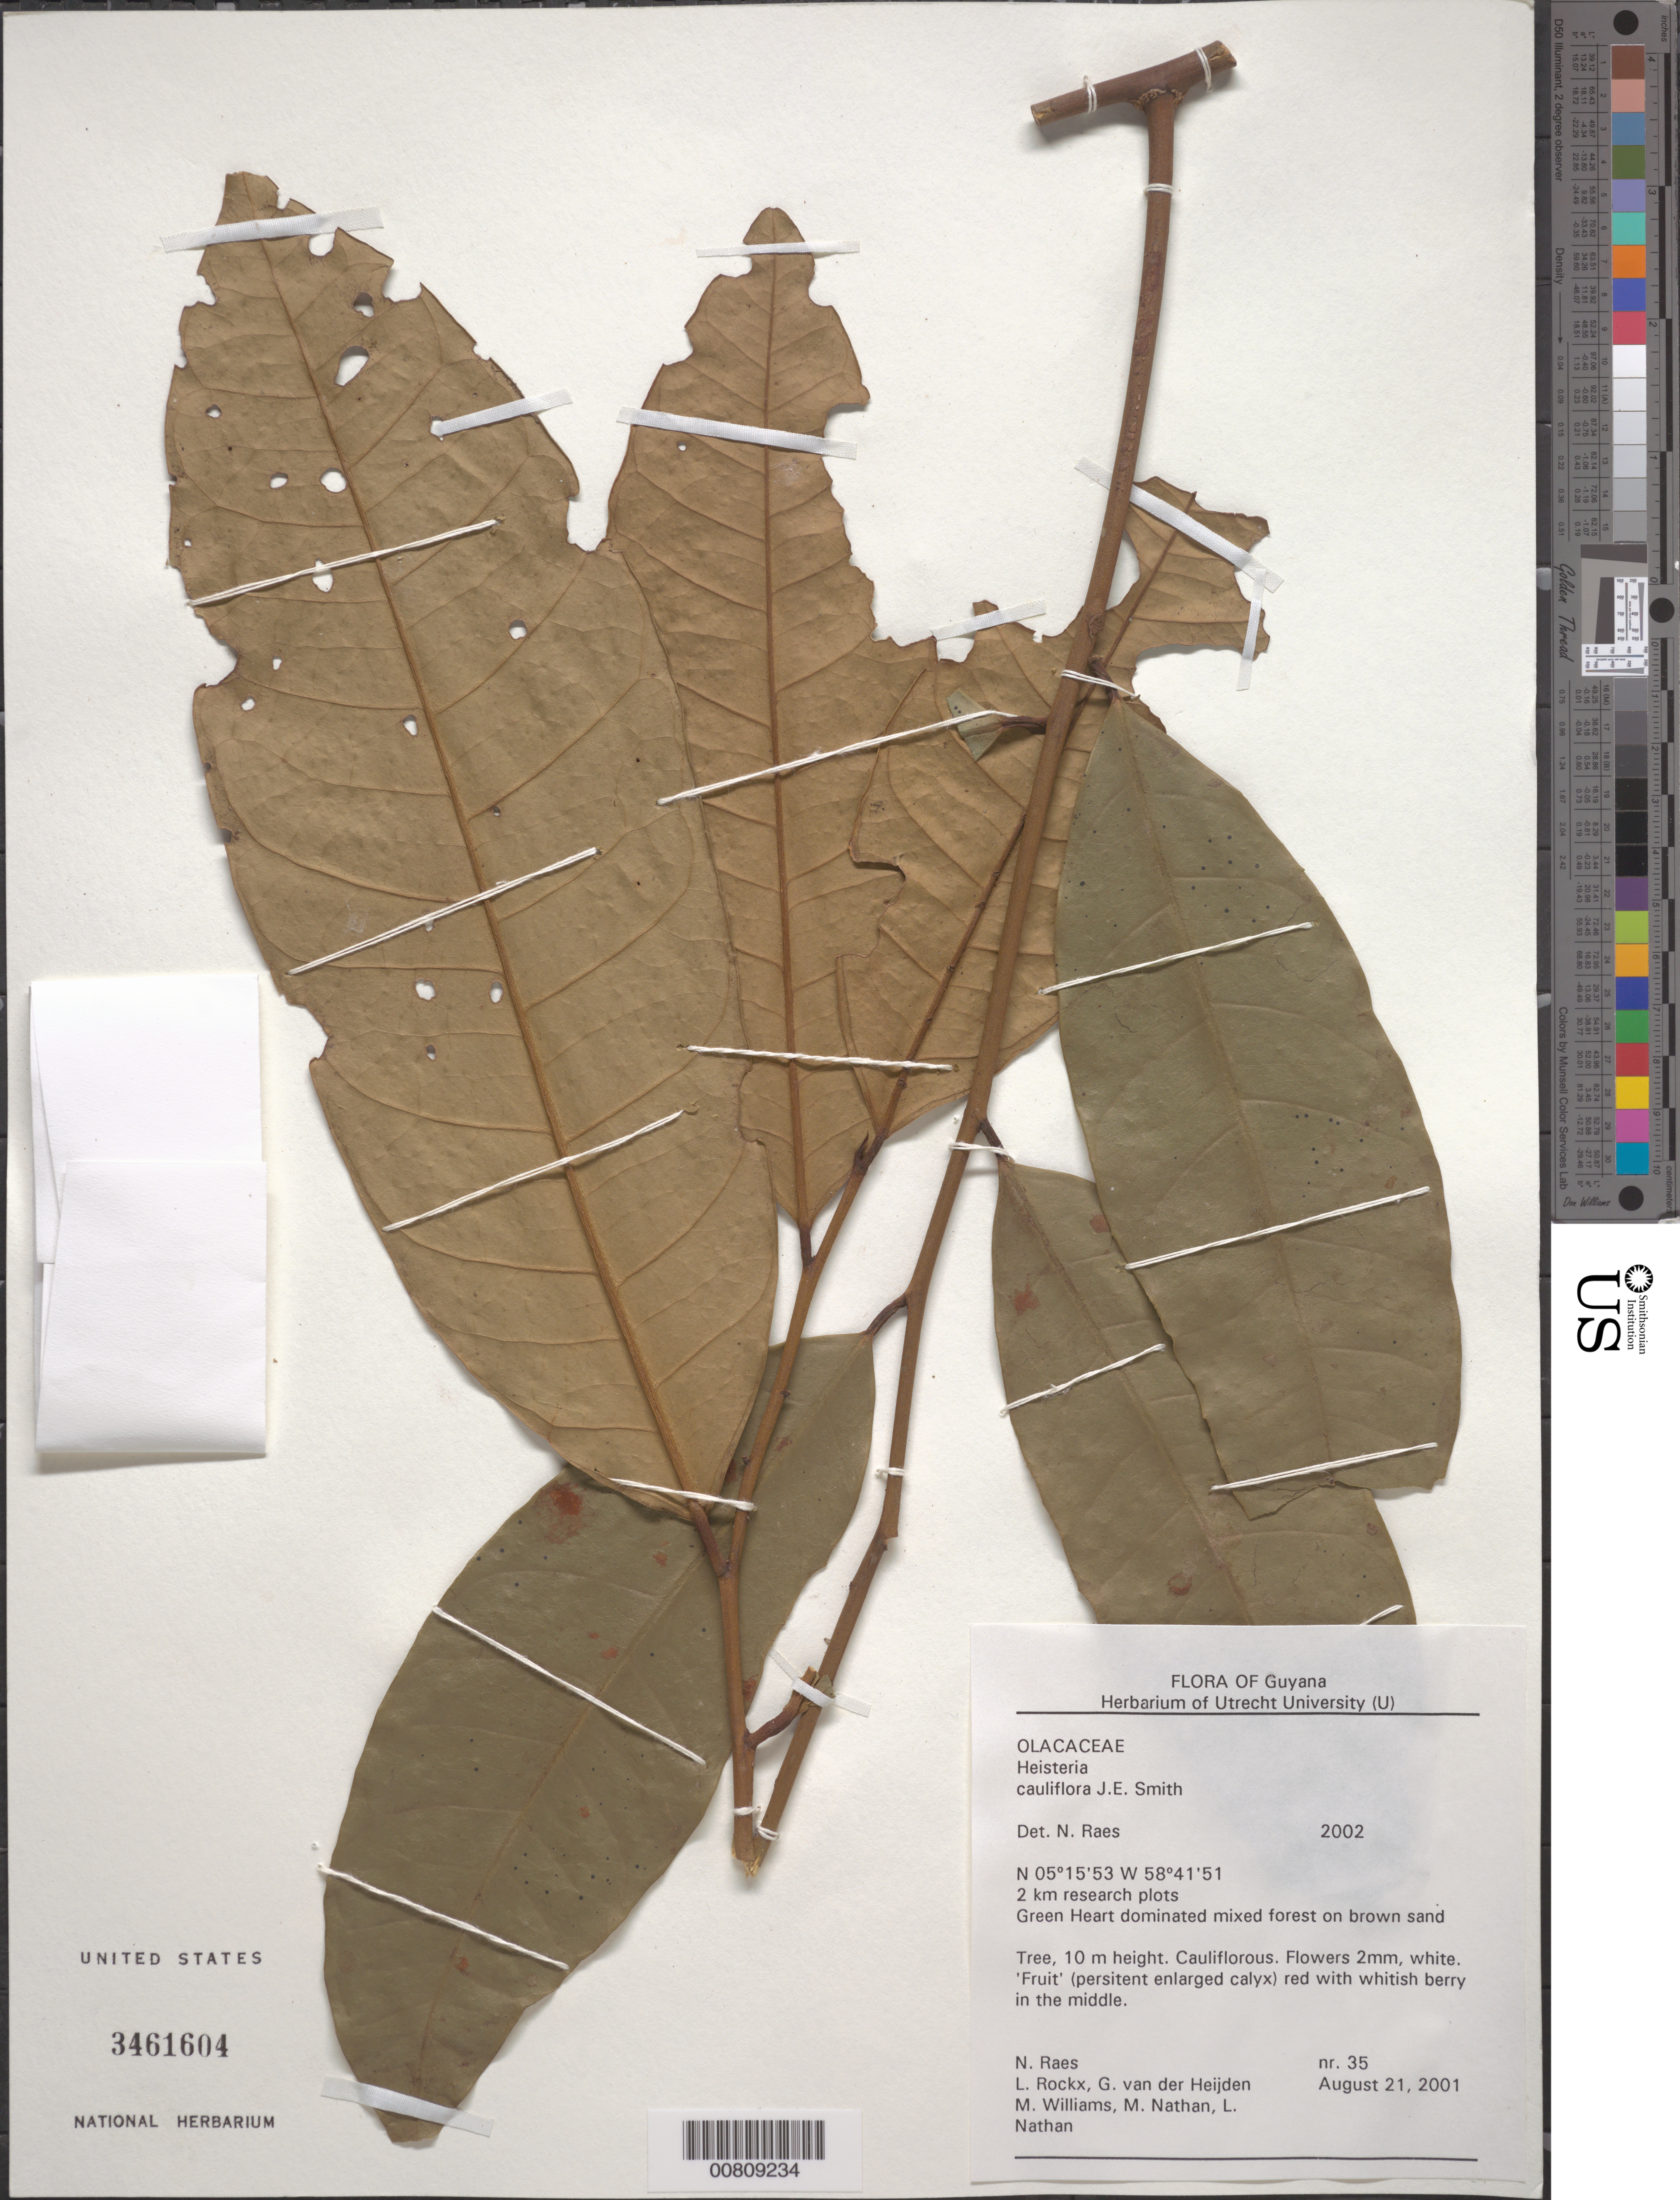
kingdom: Plantae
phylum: Tracheophyta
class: Magnoliopsida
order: Santalales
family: Erythropalaceae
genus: Heisteria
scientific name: Heisteria cauliflora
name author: Sm.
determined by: Raes, N.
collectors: N. Raes, L. Rockx, G. van der Heijden, M. Williams, M. Nathan & L. Nathan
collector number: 35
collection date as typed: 21-Aug-01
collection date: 2001-08-21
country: Guyana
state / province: U. Demerara-Berbice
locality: Mabura Hill, research plots, 2 km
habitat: Greenheart dominated mixed forest on brown sand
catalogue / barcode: US 3461604